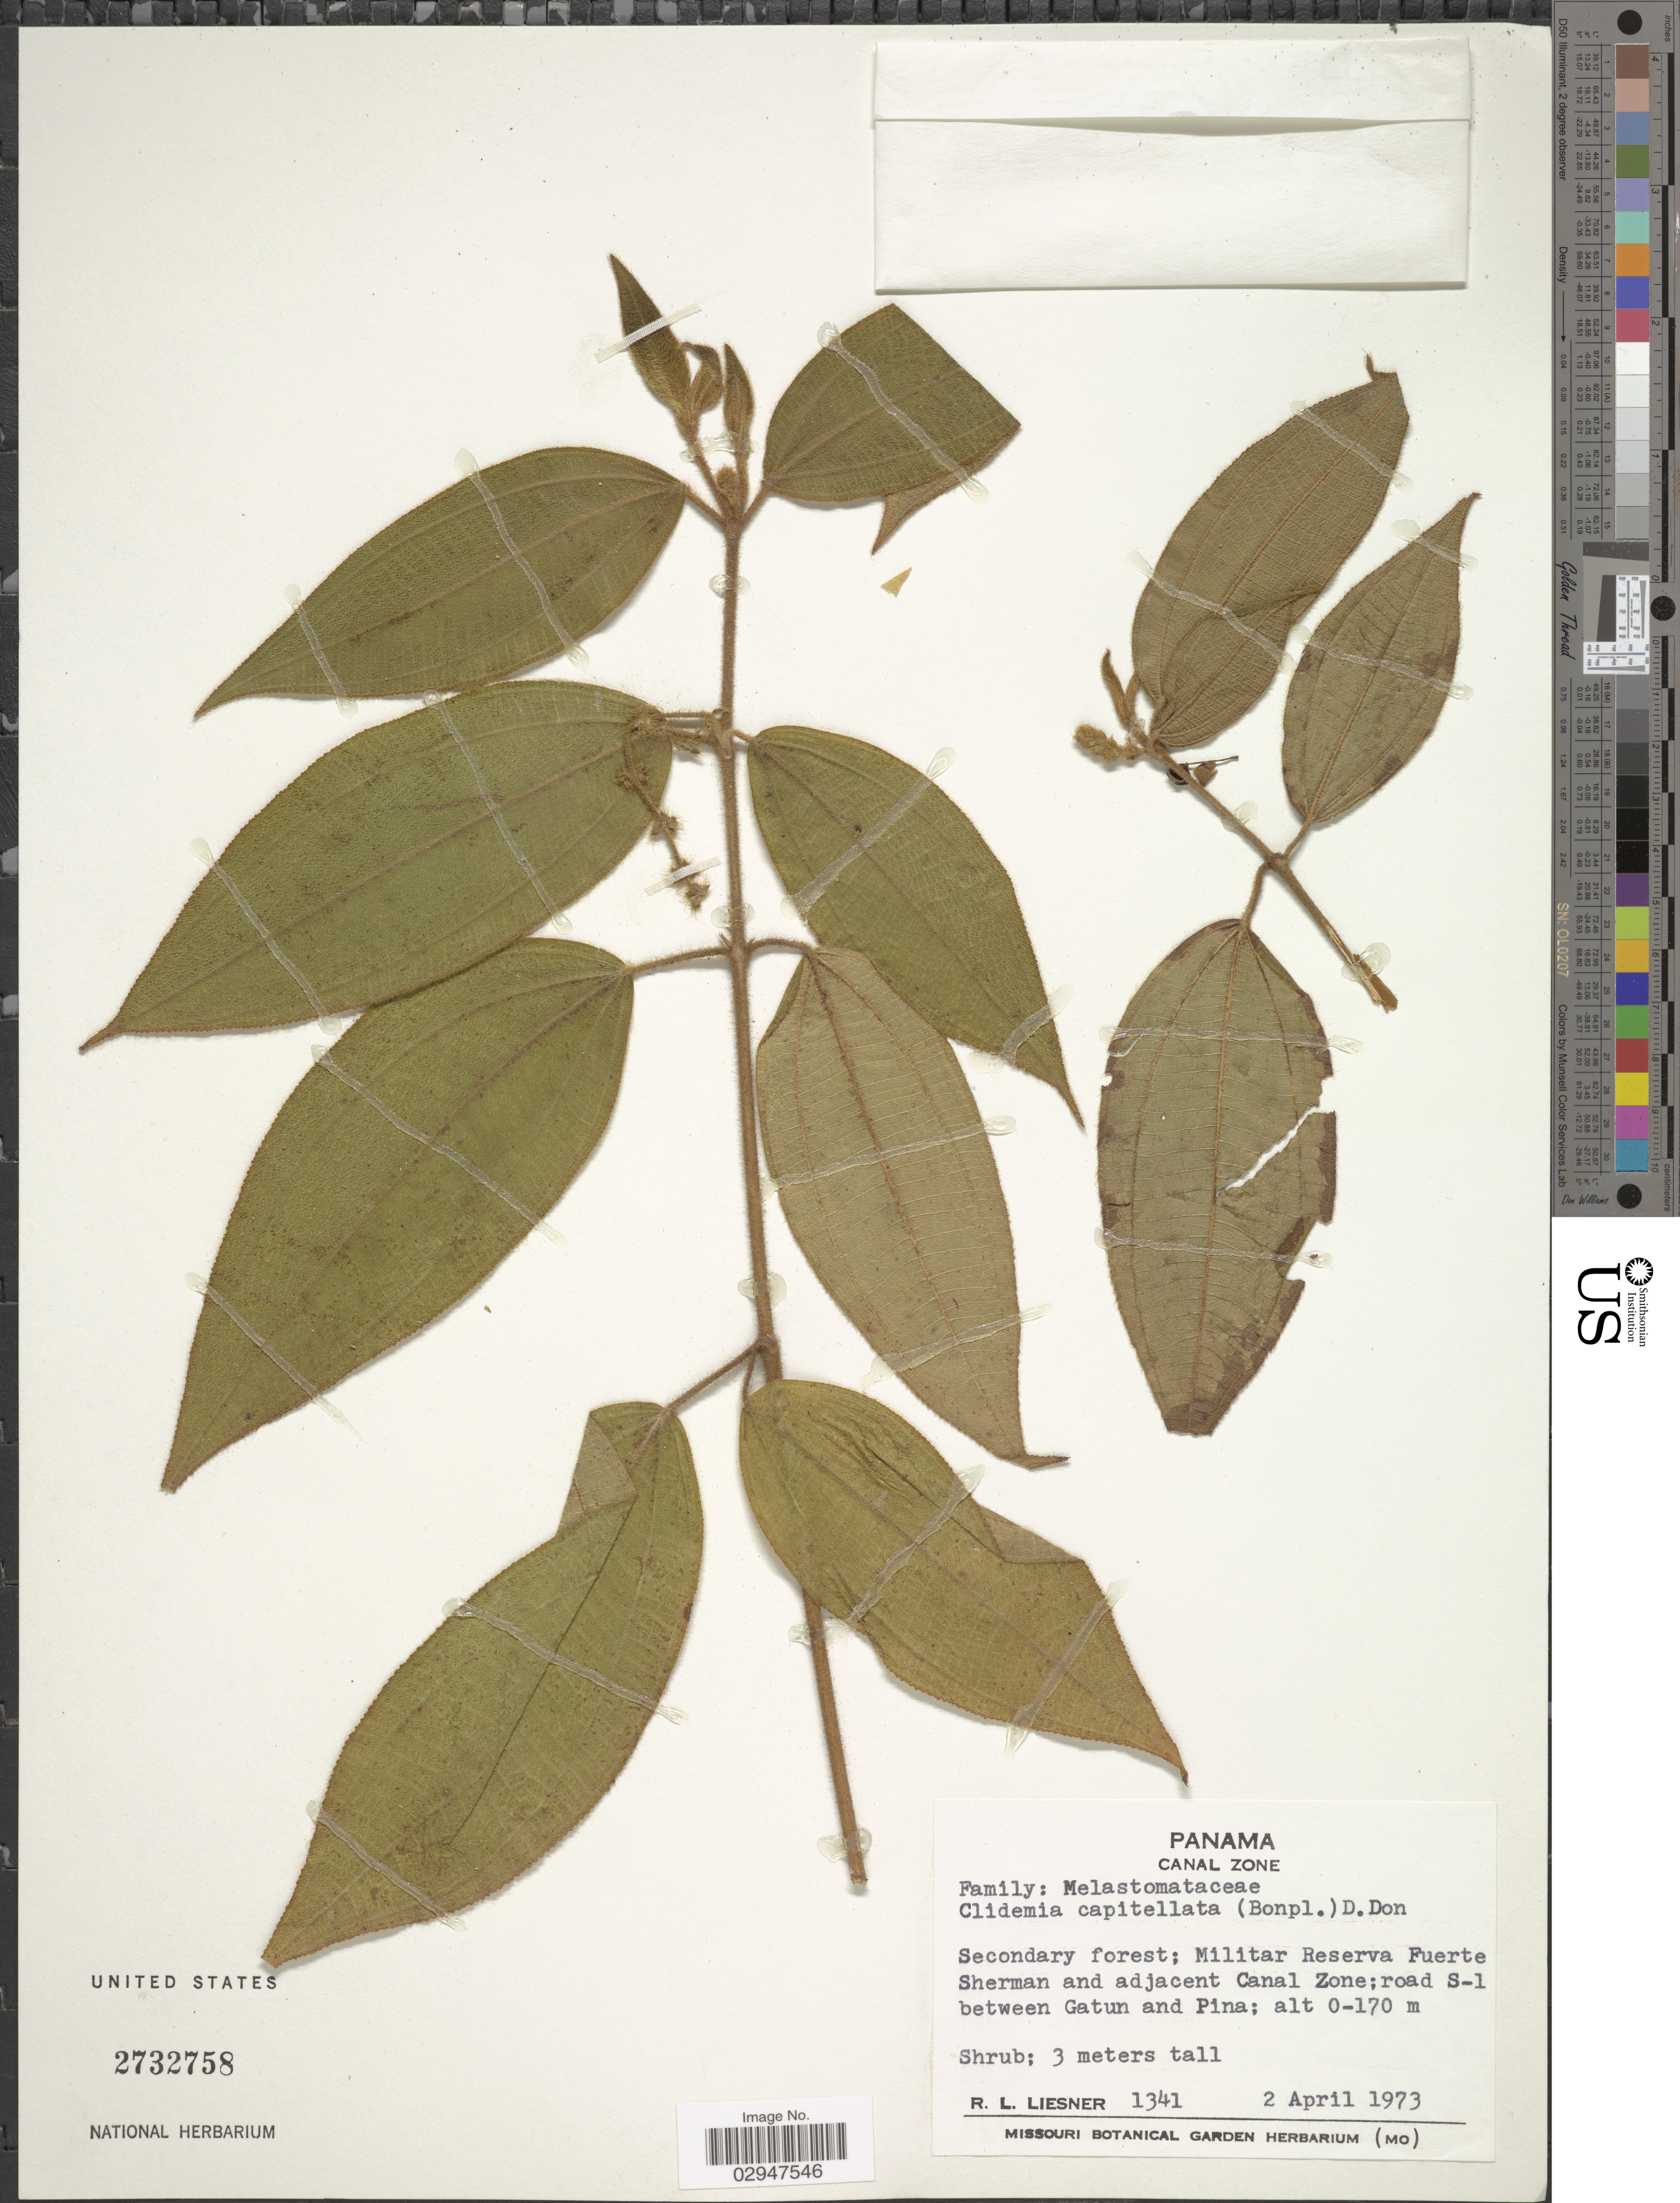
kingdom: Plantae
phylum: Tracheophyta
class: Magnoliopsida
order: Myrtales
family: Melastomataceae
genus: Clidemia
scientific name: Clidemia capitellata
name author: (Bonpl.) D. Don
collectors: R. L. Liesner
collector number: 1341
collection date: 1973-04-02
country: Panama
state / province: Colón / Panamá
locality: Militar Reserva Fuerte Sherman and adjacent Canal Zone; road S-1 between Gatun and Pina. Canal Zone.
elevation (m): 0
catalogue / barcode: US 2732758